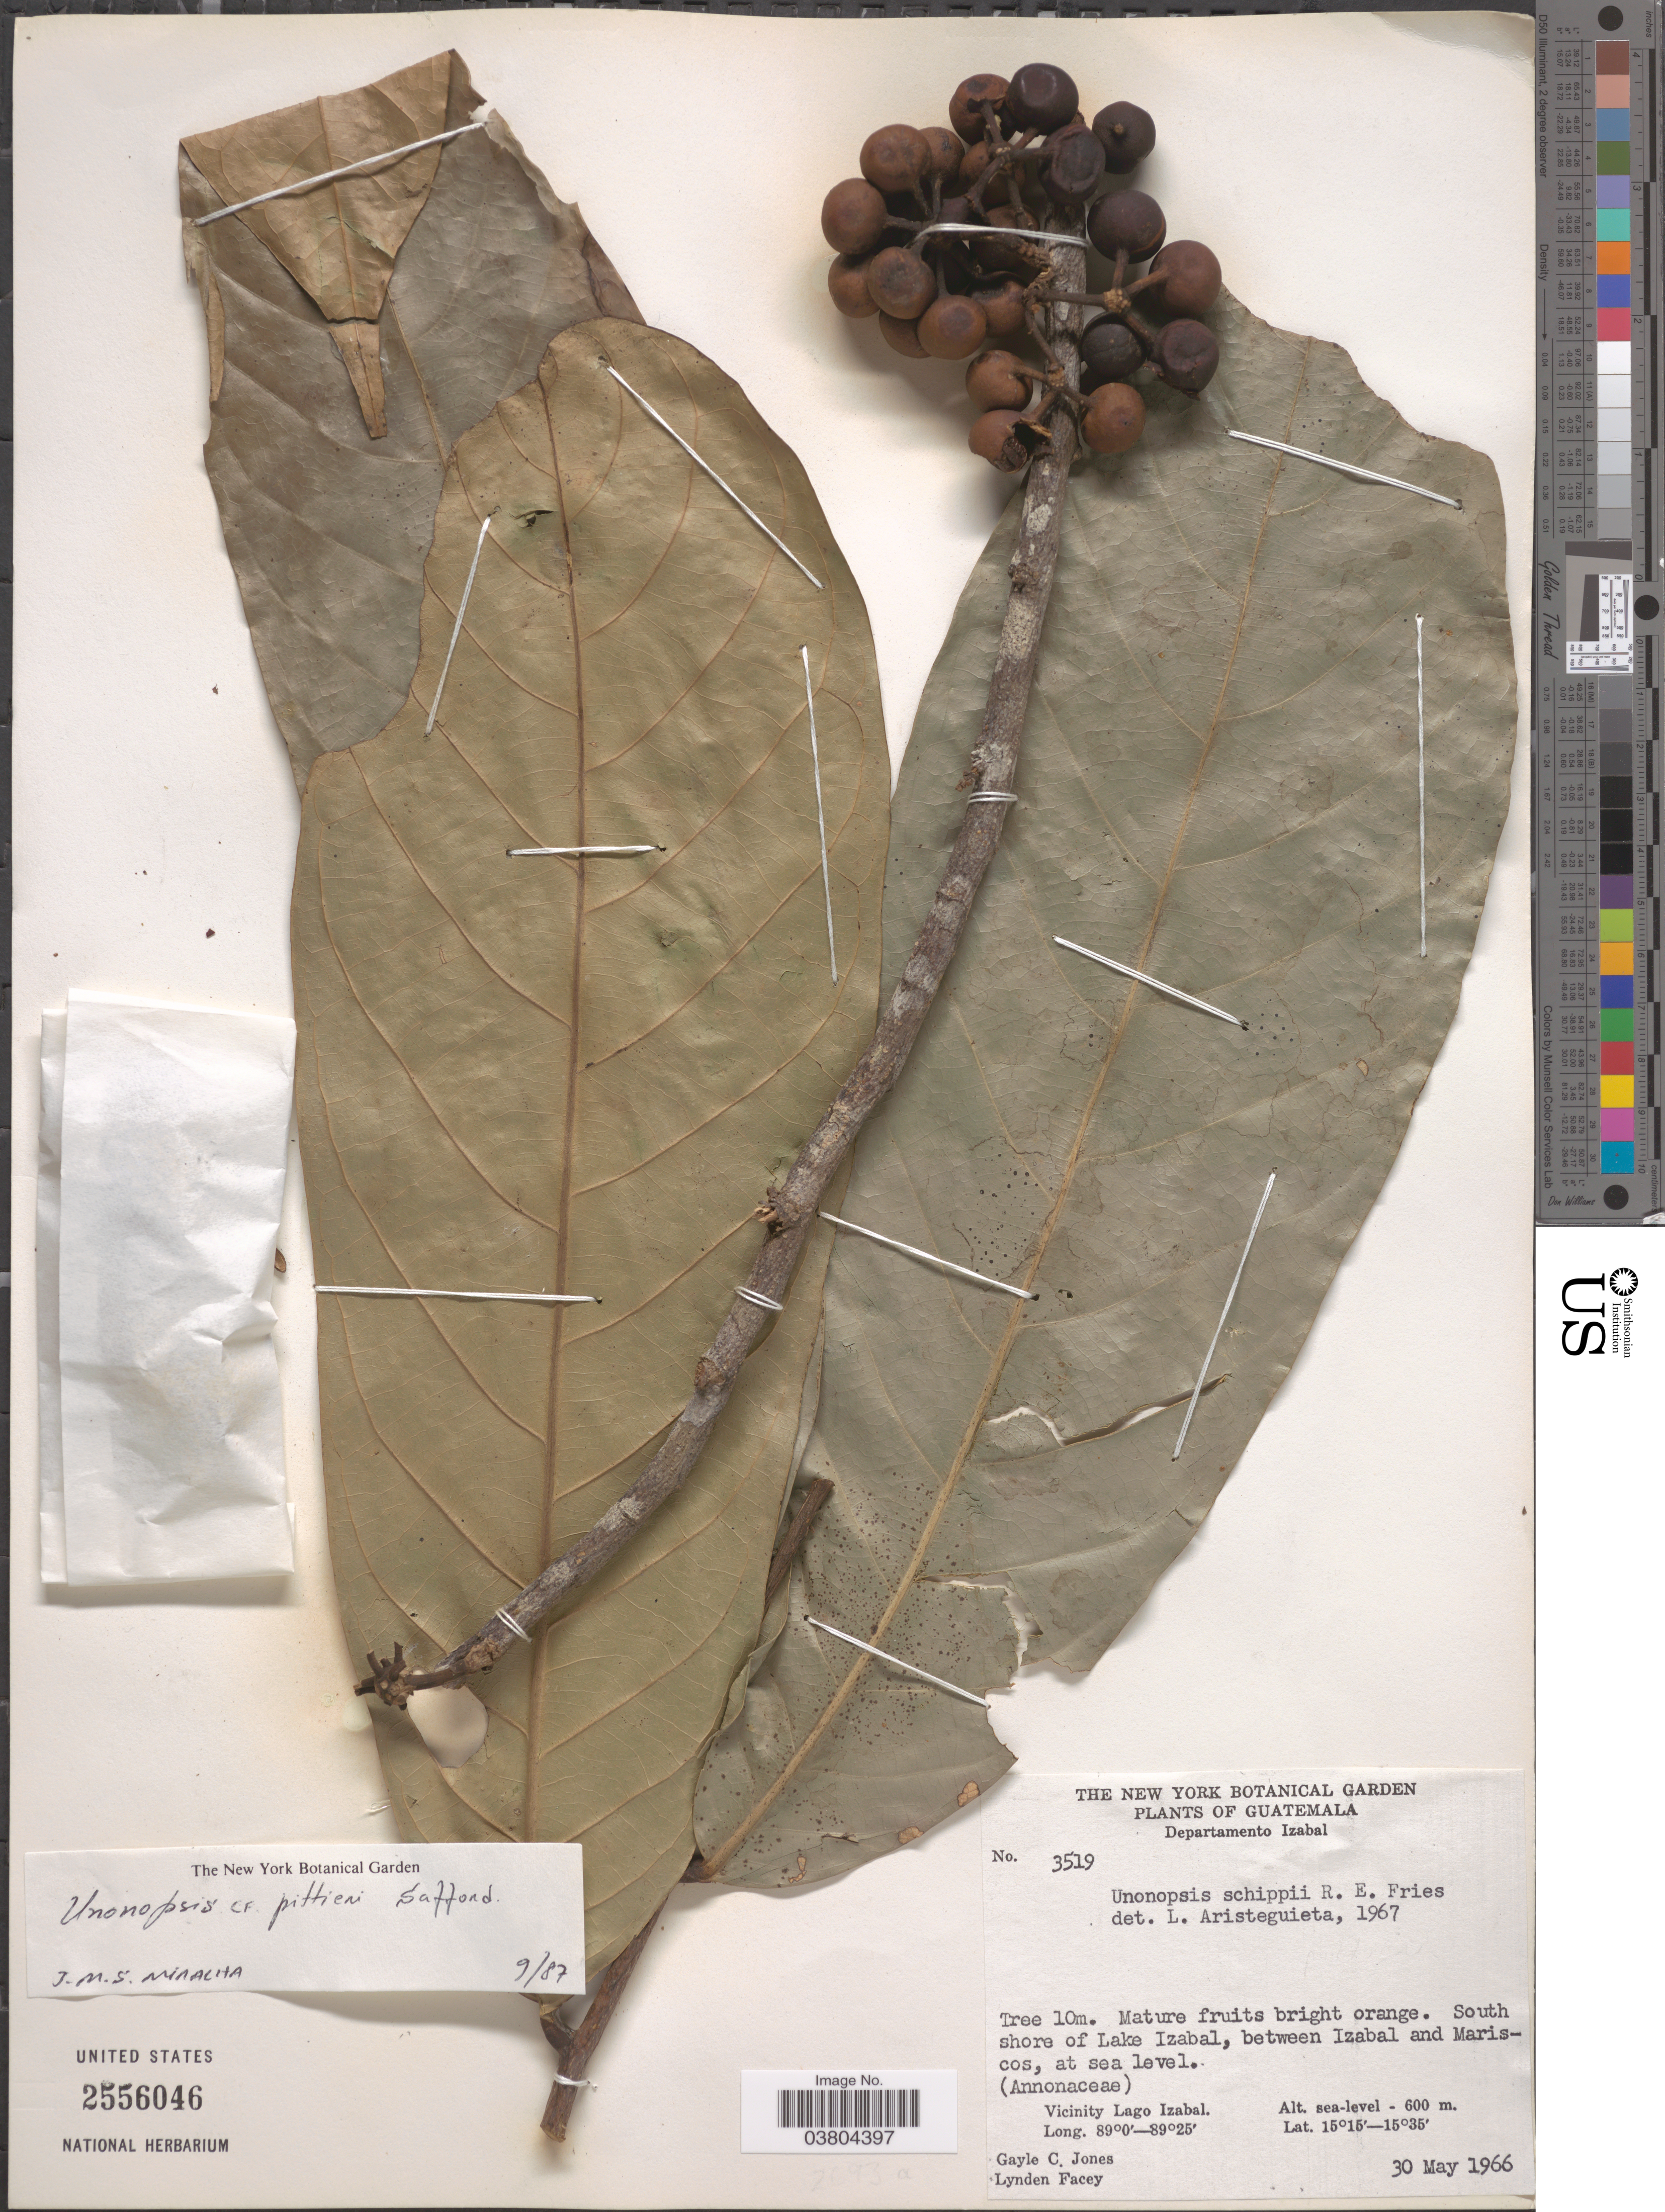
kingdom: Plantae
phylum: Tracheophyta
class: Magnoliopsida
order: Magnoliales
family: Annonaceae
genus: Unonopsis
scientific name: Unonopsis pittieri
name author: Saff.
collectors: G. C. Jones & L. Facey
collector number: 3519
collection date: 1966-05-30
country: Guatemala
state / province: Izabal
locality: Departamento Izabal. South shore of Lake Izabal, between Izabal and Mariscos, at sea level. Vicinity of Lago Izabal.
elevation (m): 0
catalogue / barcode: US 2556046